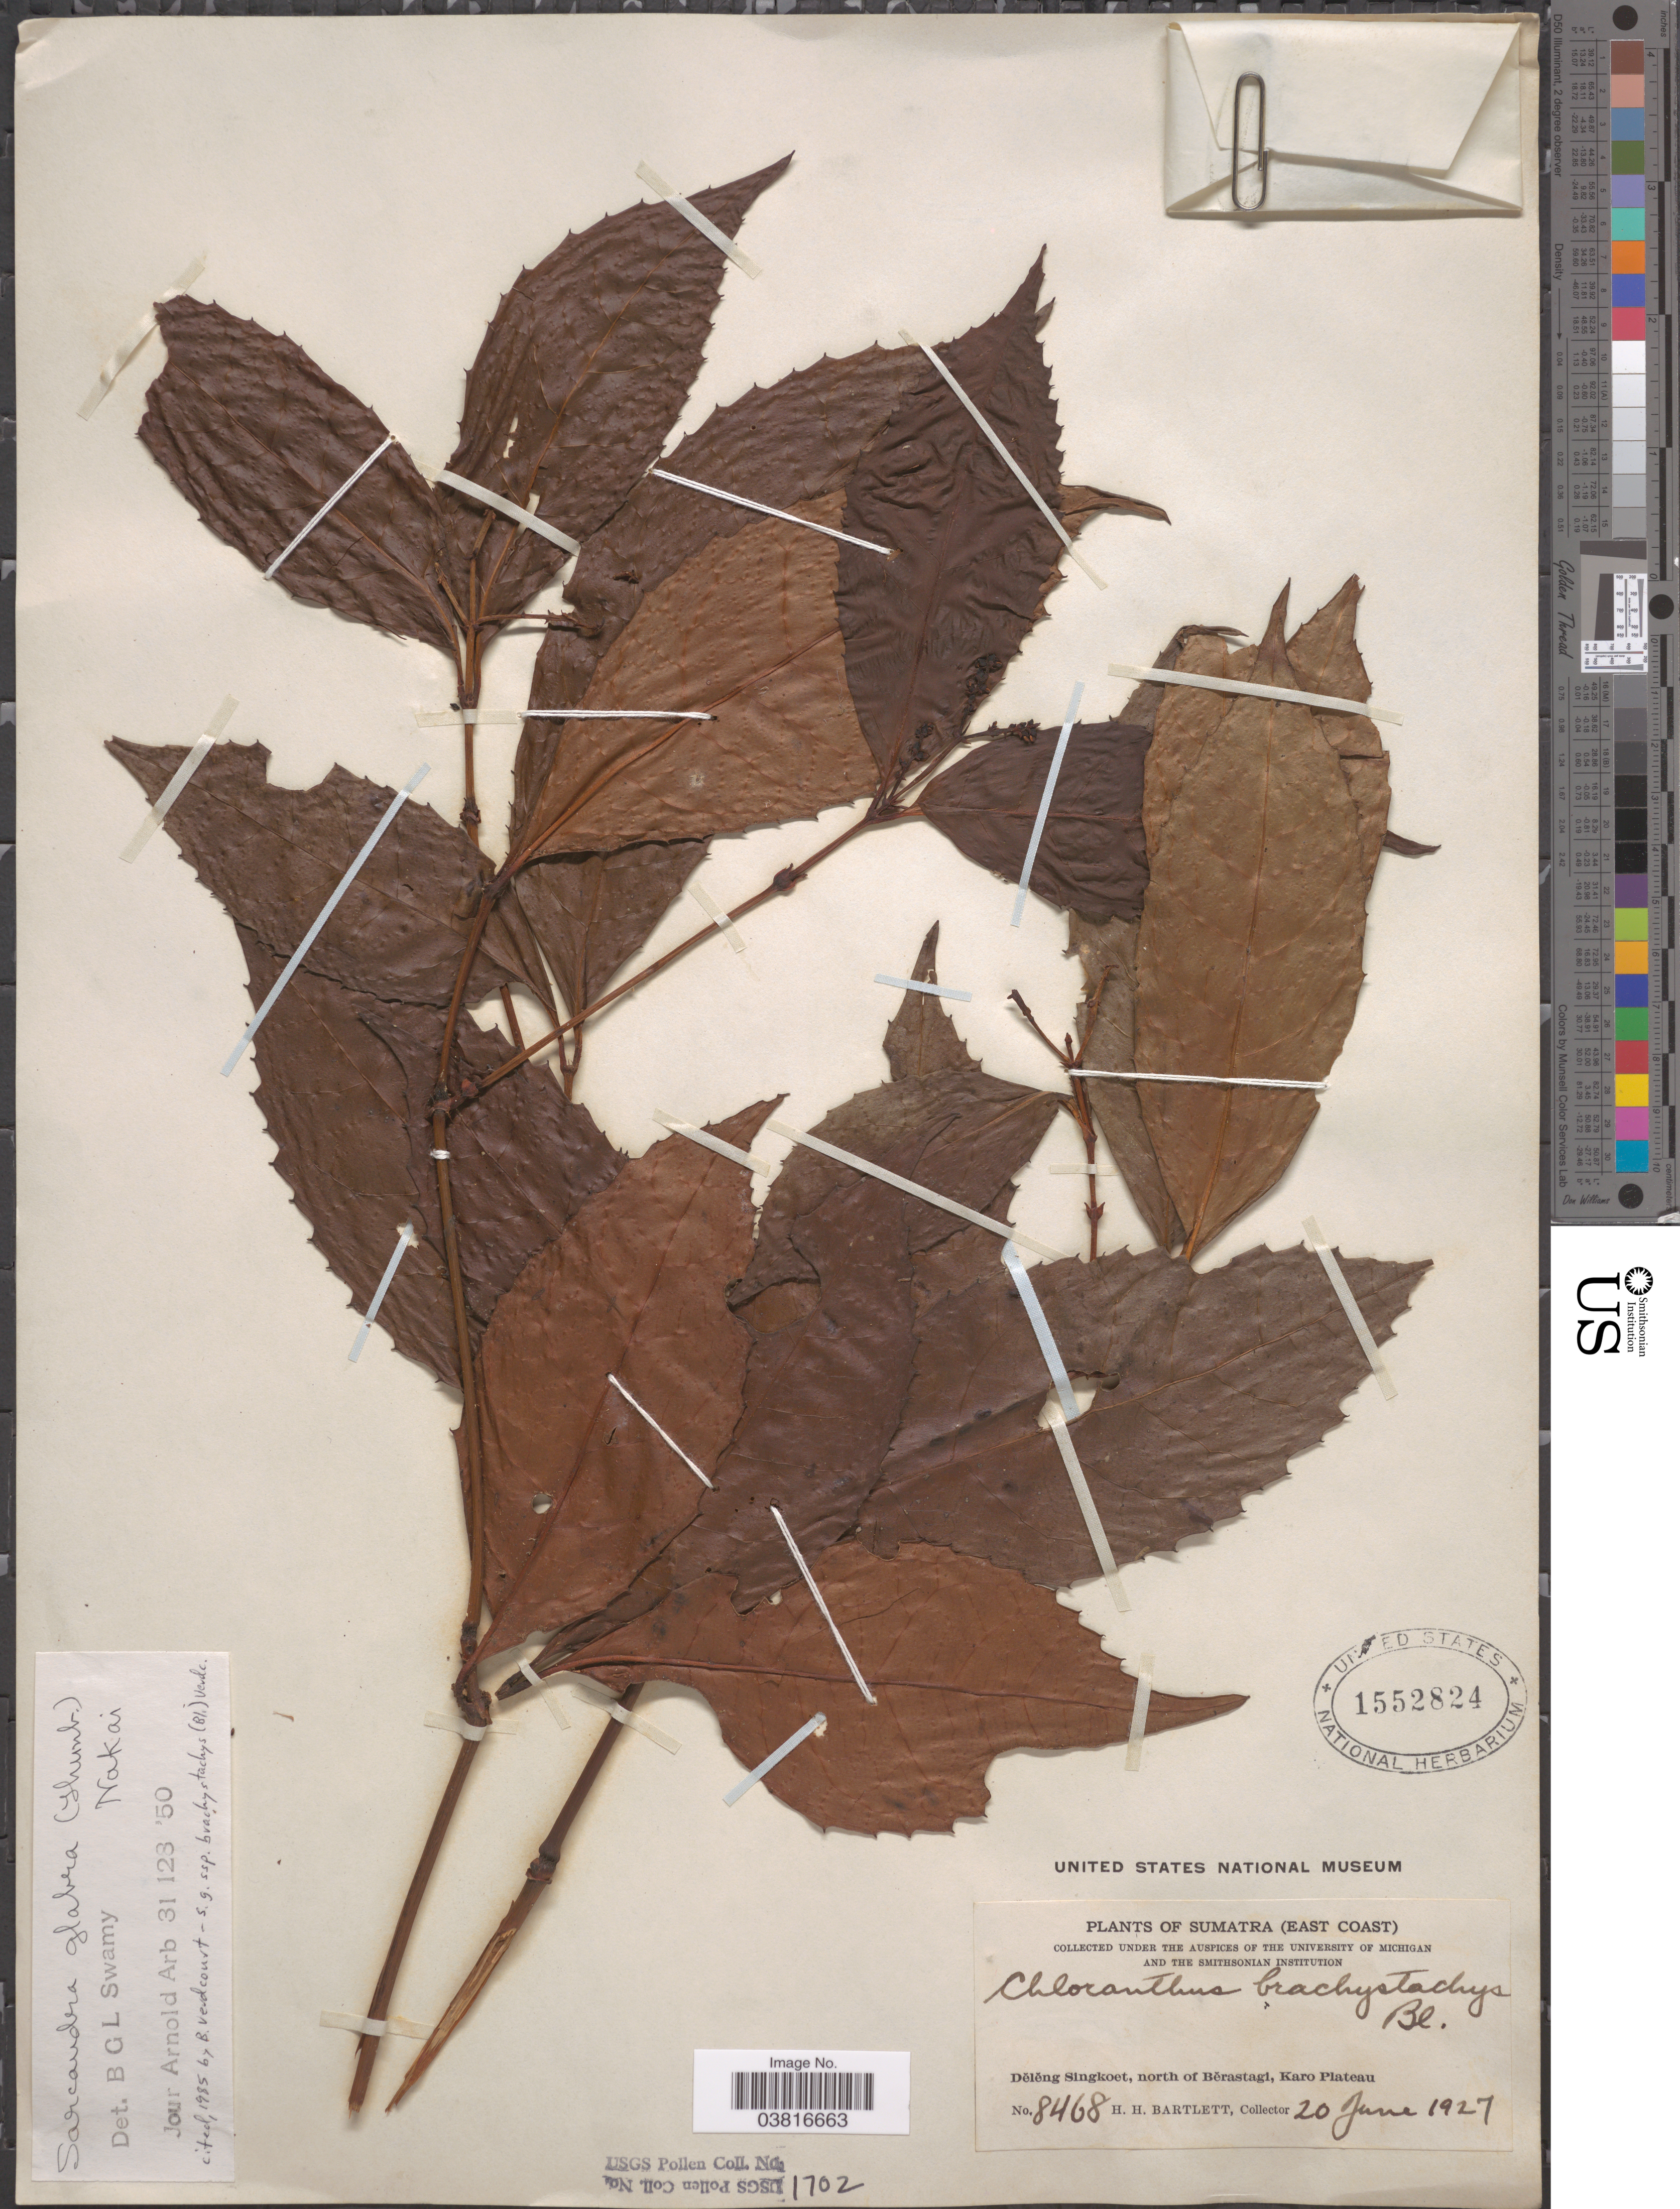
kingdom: Plantae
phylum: Tracheophyta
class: Magnoliopsida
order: Chloranthales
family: Chloranthaceae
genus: Sarcandra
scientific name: Sarcandra glabra subsp. brachystachys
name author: (Blume) Verdc.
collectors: H. H. Bartlett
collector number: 8468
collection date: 1927-06-20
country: Indonesia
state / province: Sumatra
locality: East Coast. Deleng Singkoet, north of Berastagi, Karo Plateau.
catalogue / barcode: US 1552824